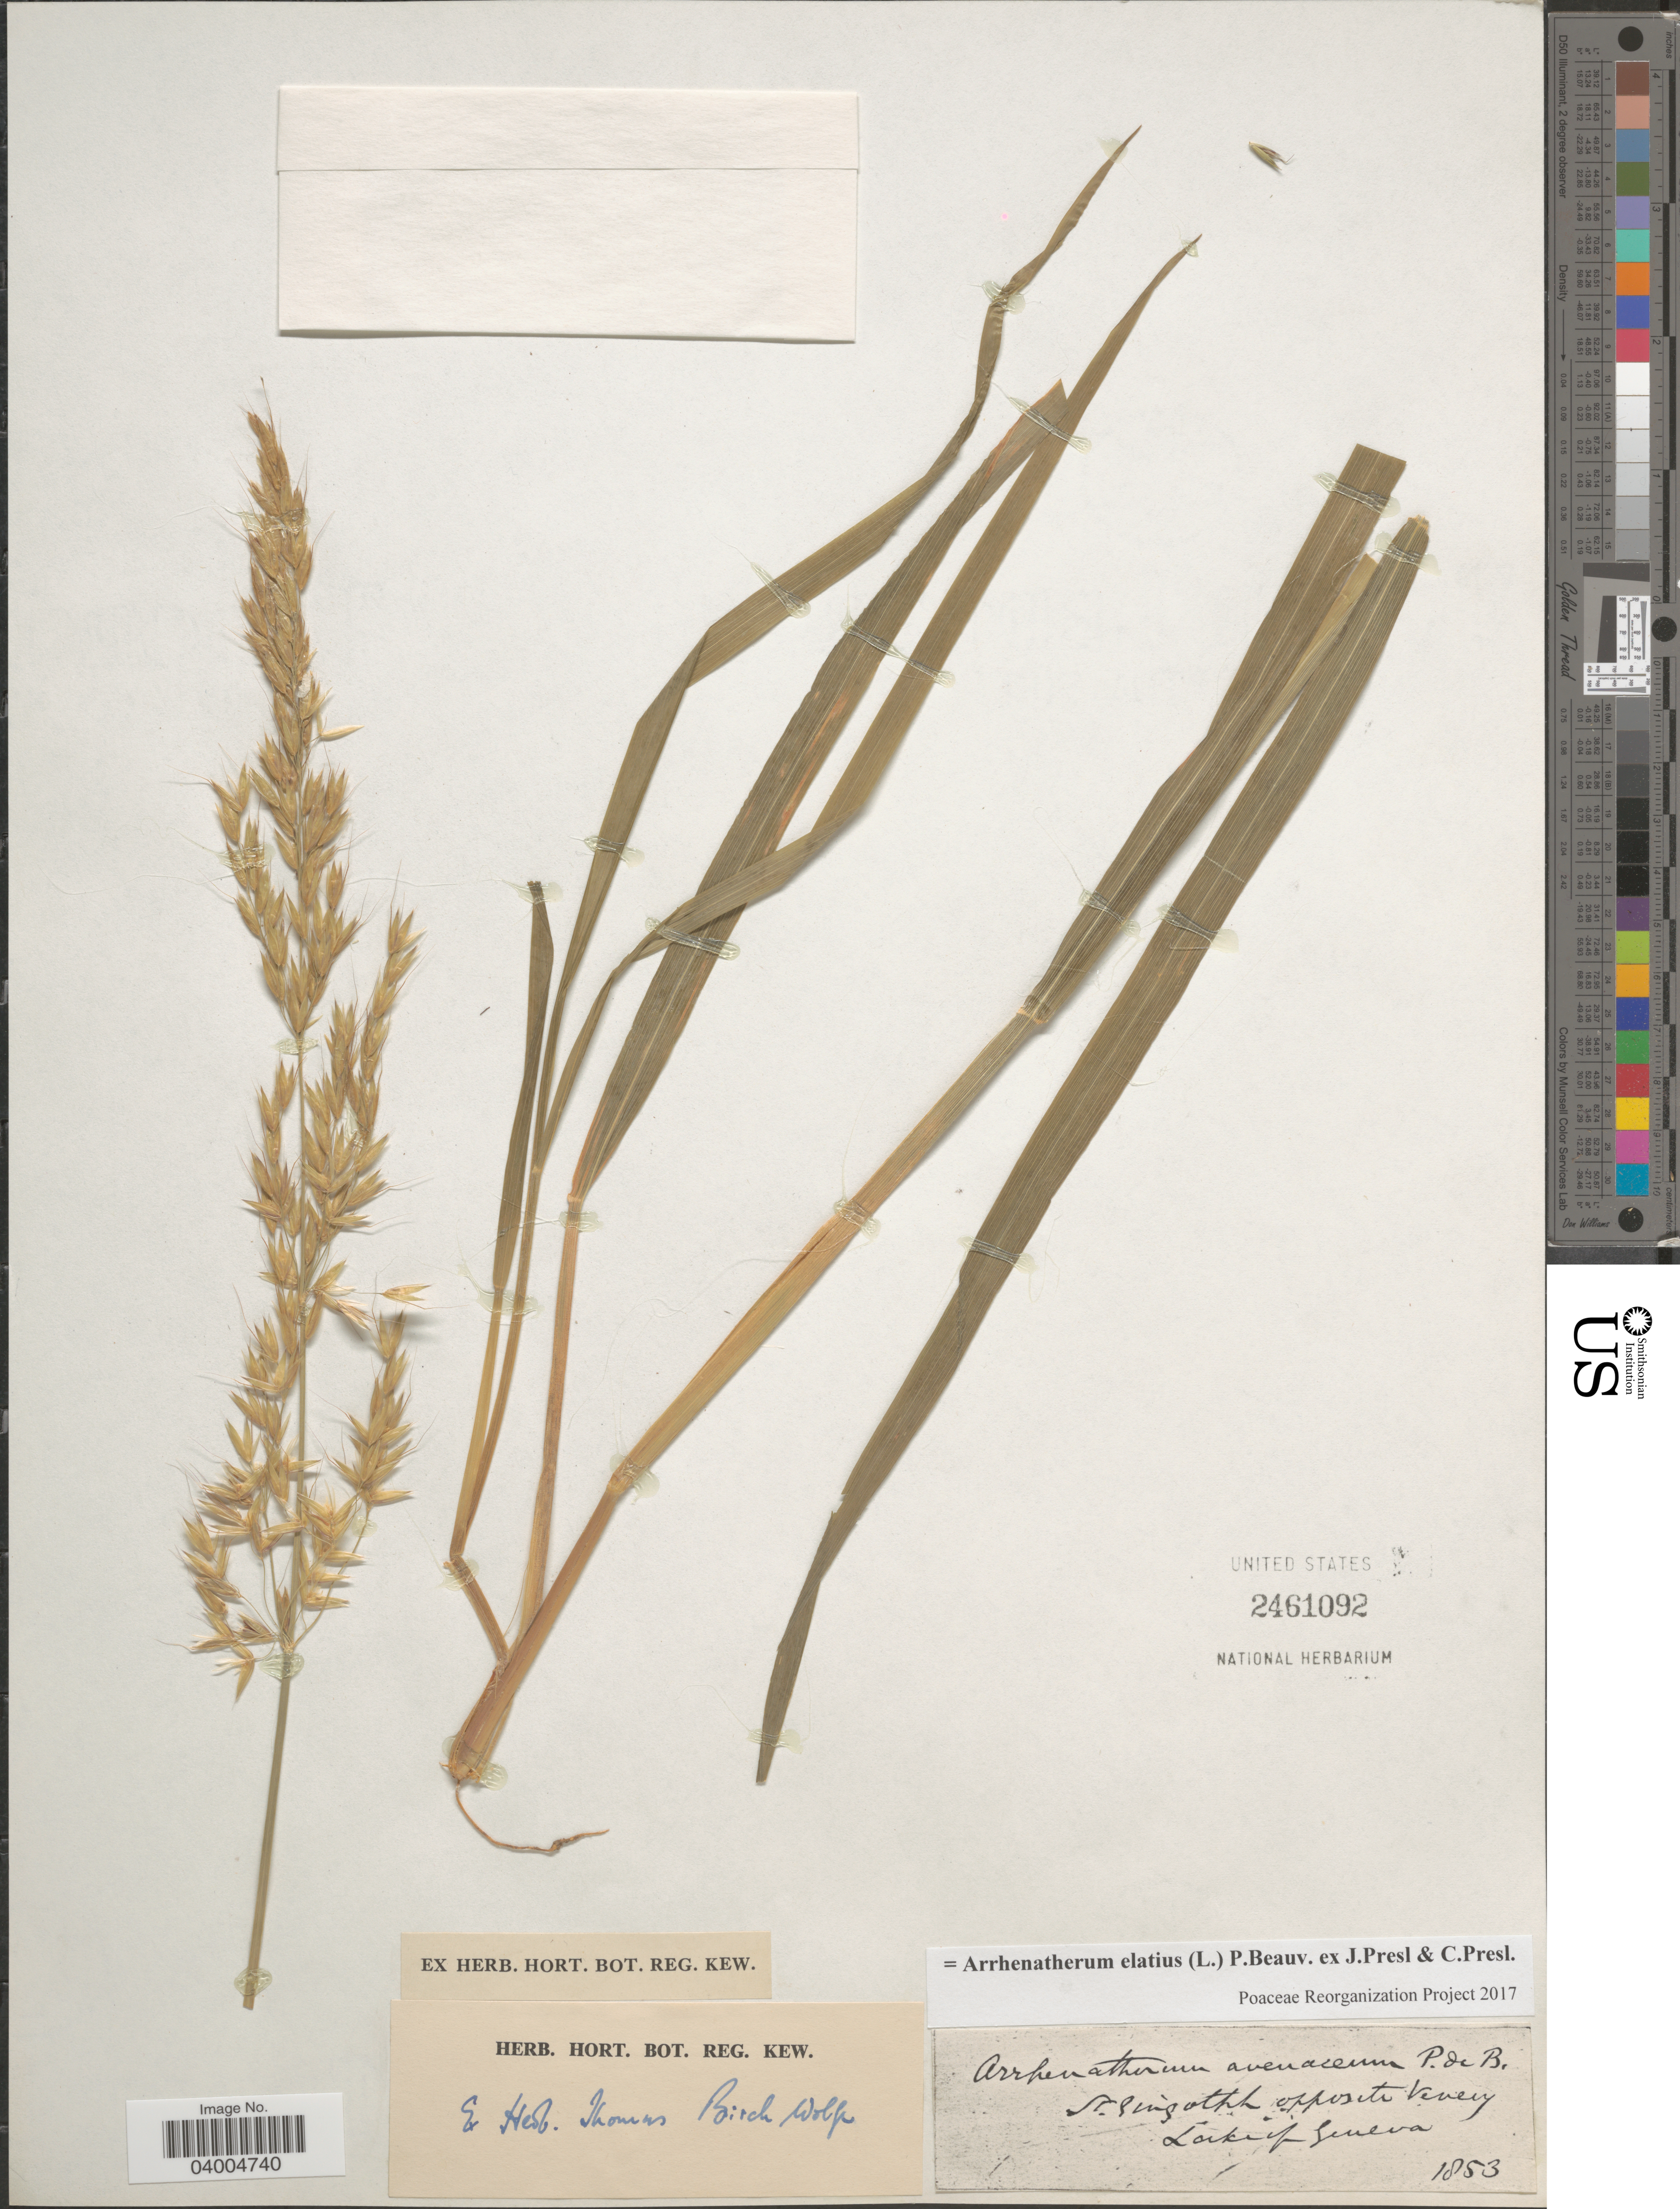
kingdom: Plantae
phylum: Tracheophyta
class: Liliopsida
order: Poales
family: Poaceae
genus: Arrhenatherum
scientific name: Arrhenatherum elatius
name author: (L.) J. Presl & C. Presl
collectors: Ex herb. Hort. Bot. Reg. Kew.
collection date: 1853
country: Switzerland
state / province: Genève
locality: St. Gingolph opposite Venevy. Lake of Geneva.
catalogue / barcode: US 2461092